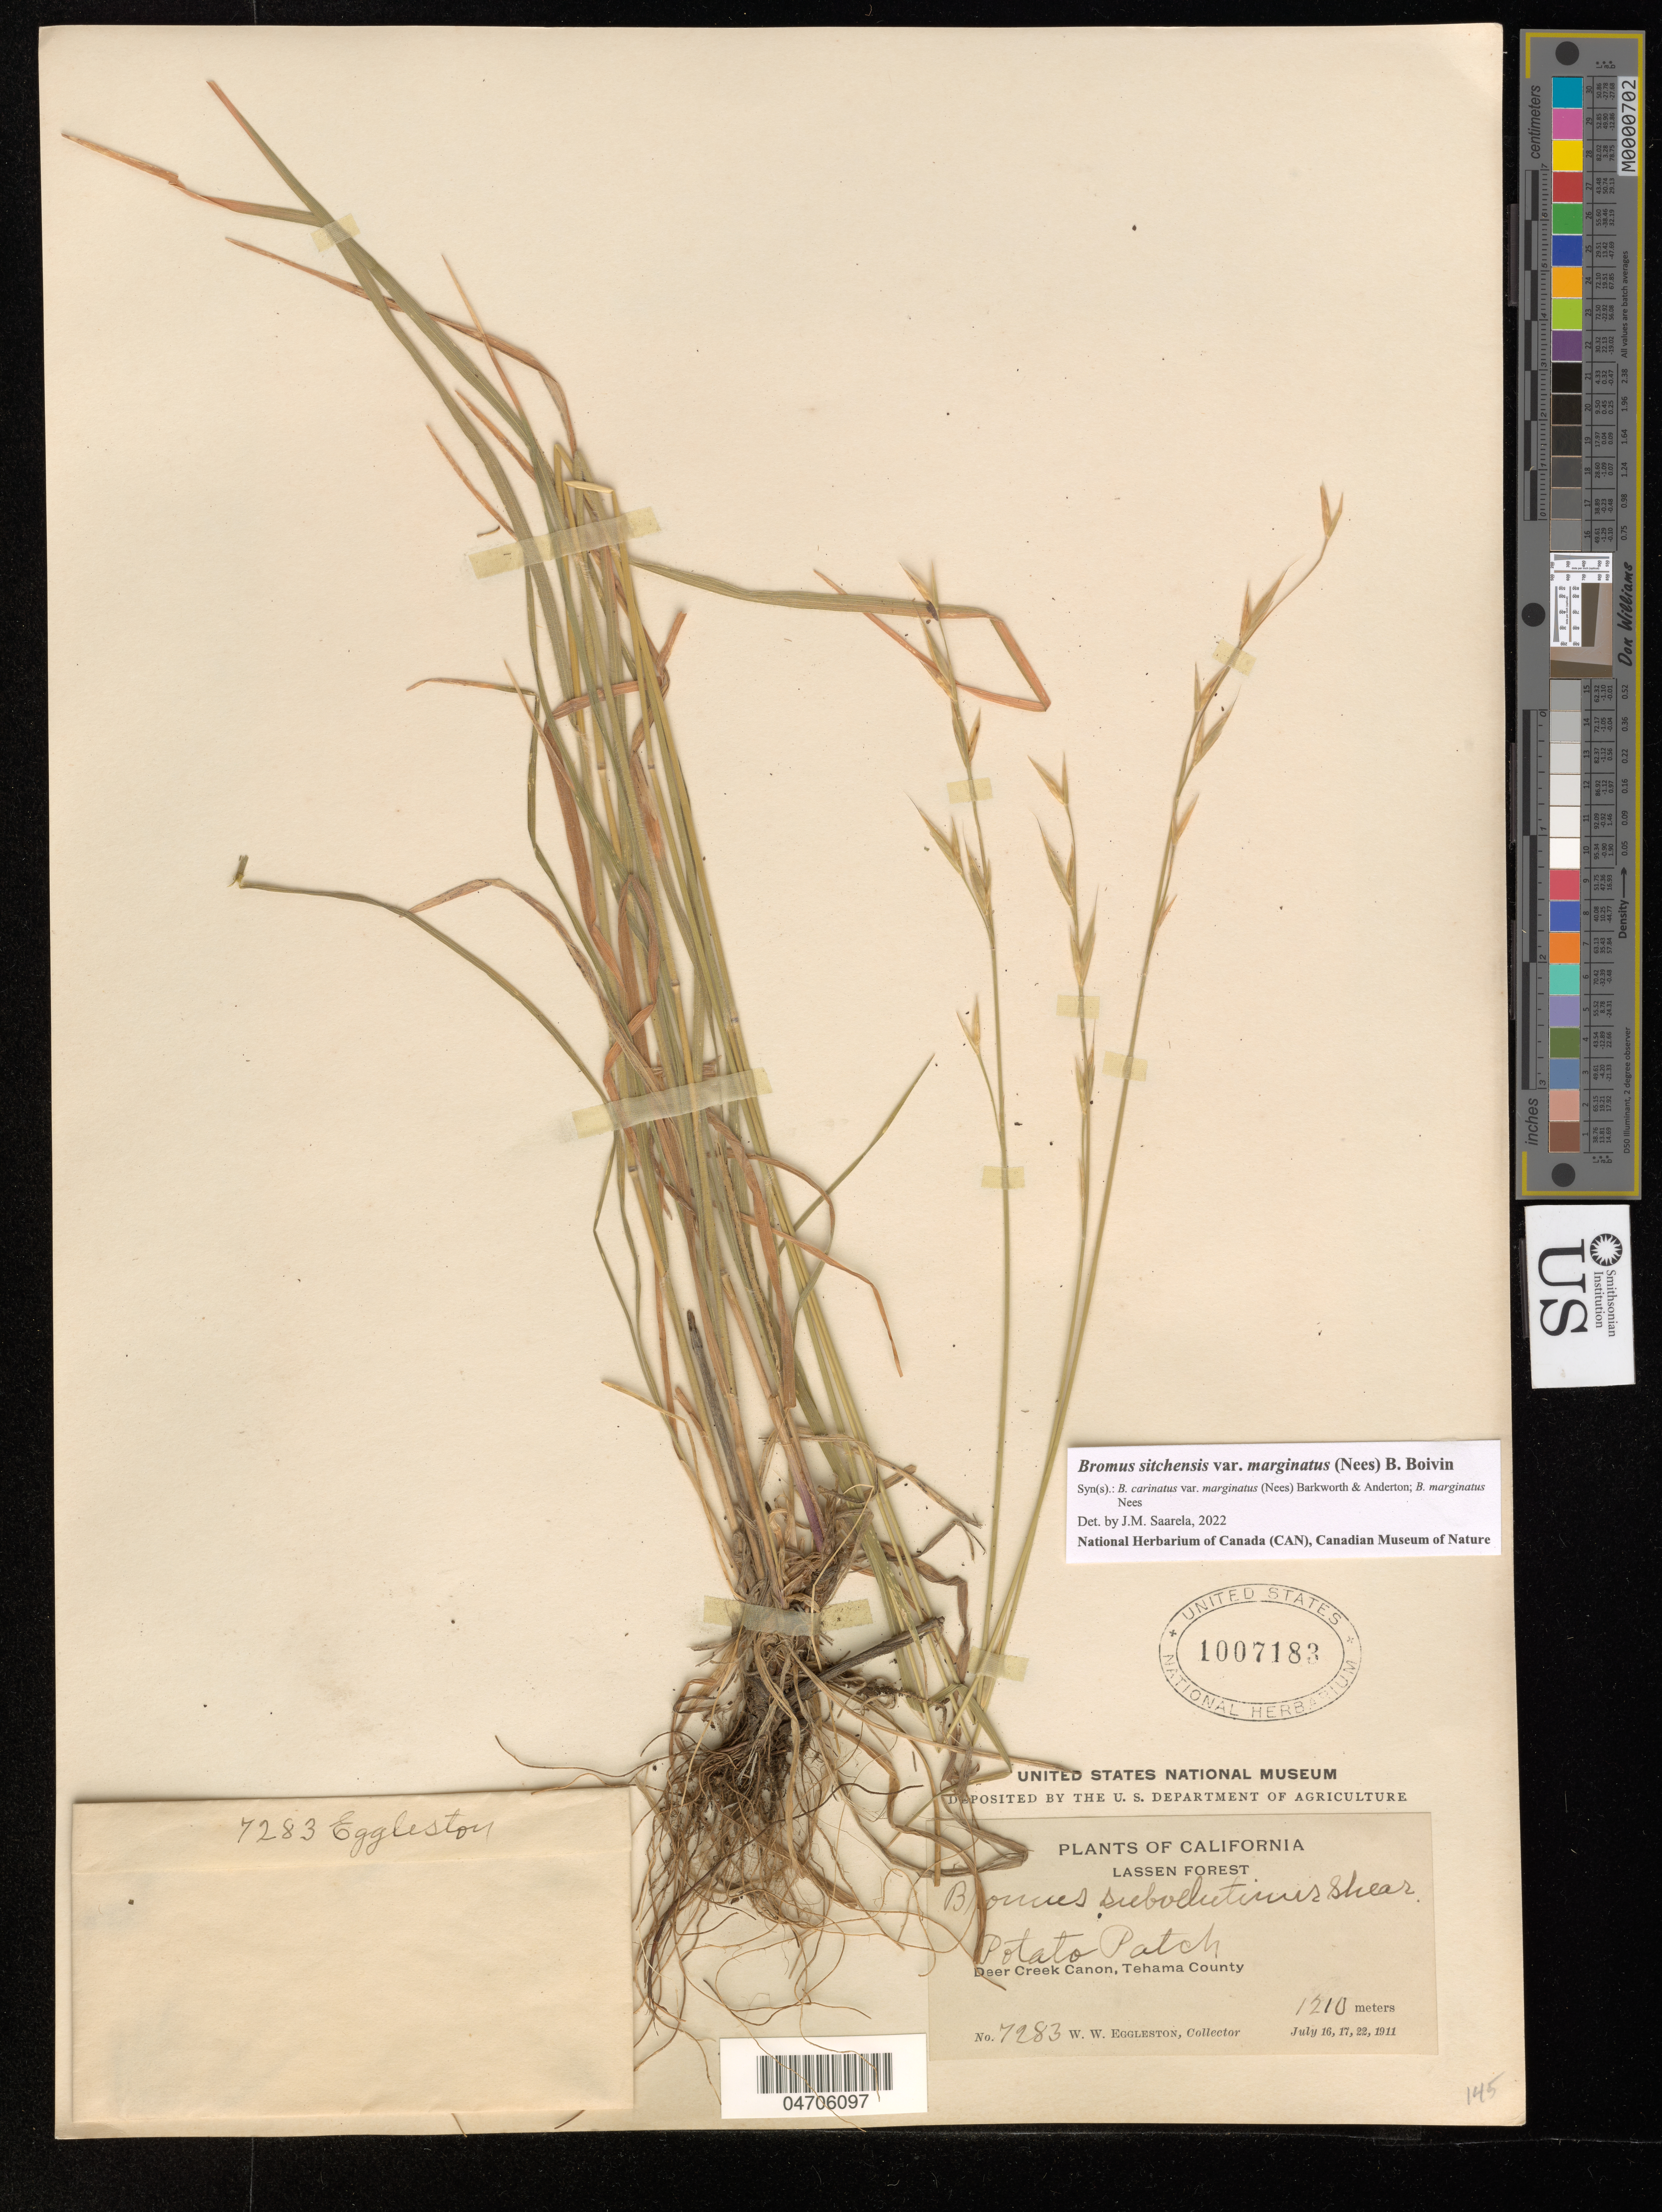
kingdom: Plantae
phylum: Tracheophyta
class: Liliopsida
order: Poales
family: Poaceae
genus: Bromus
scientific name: Bromus sitchensis var. polyanthus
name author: (Scribn. ex Shear) R.E. Brainerd & Otting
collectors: W. W. Eggleston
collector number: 7283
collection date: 1911-07-16/1911-07-22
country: United States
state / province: California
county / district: Tehama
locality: Lassen Forest. Potato Patch. Deer Creek Canon, Tehama County.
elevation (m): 1210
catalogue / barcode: US 1007183